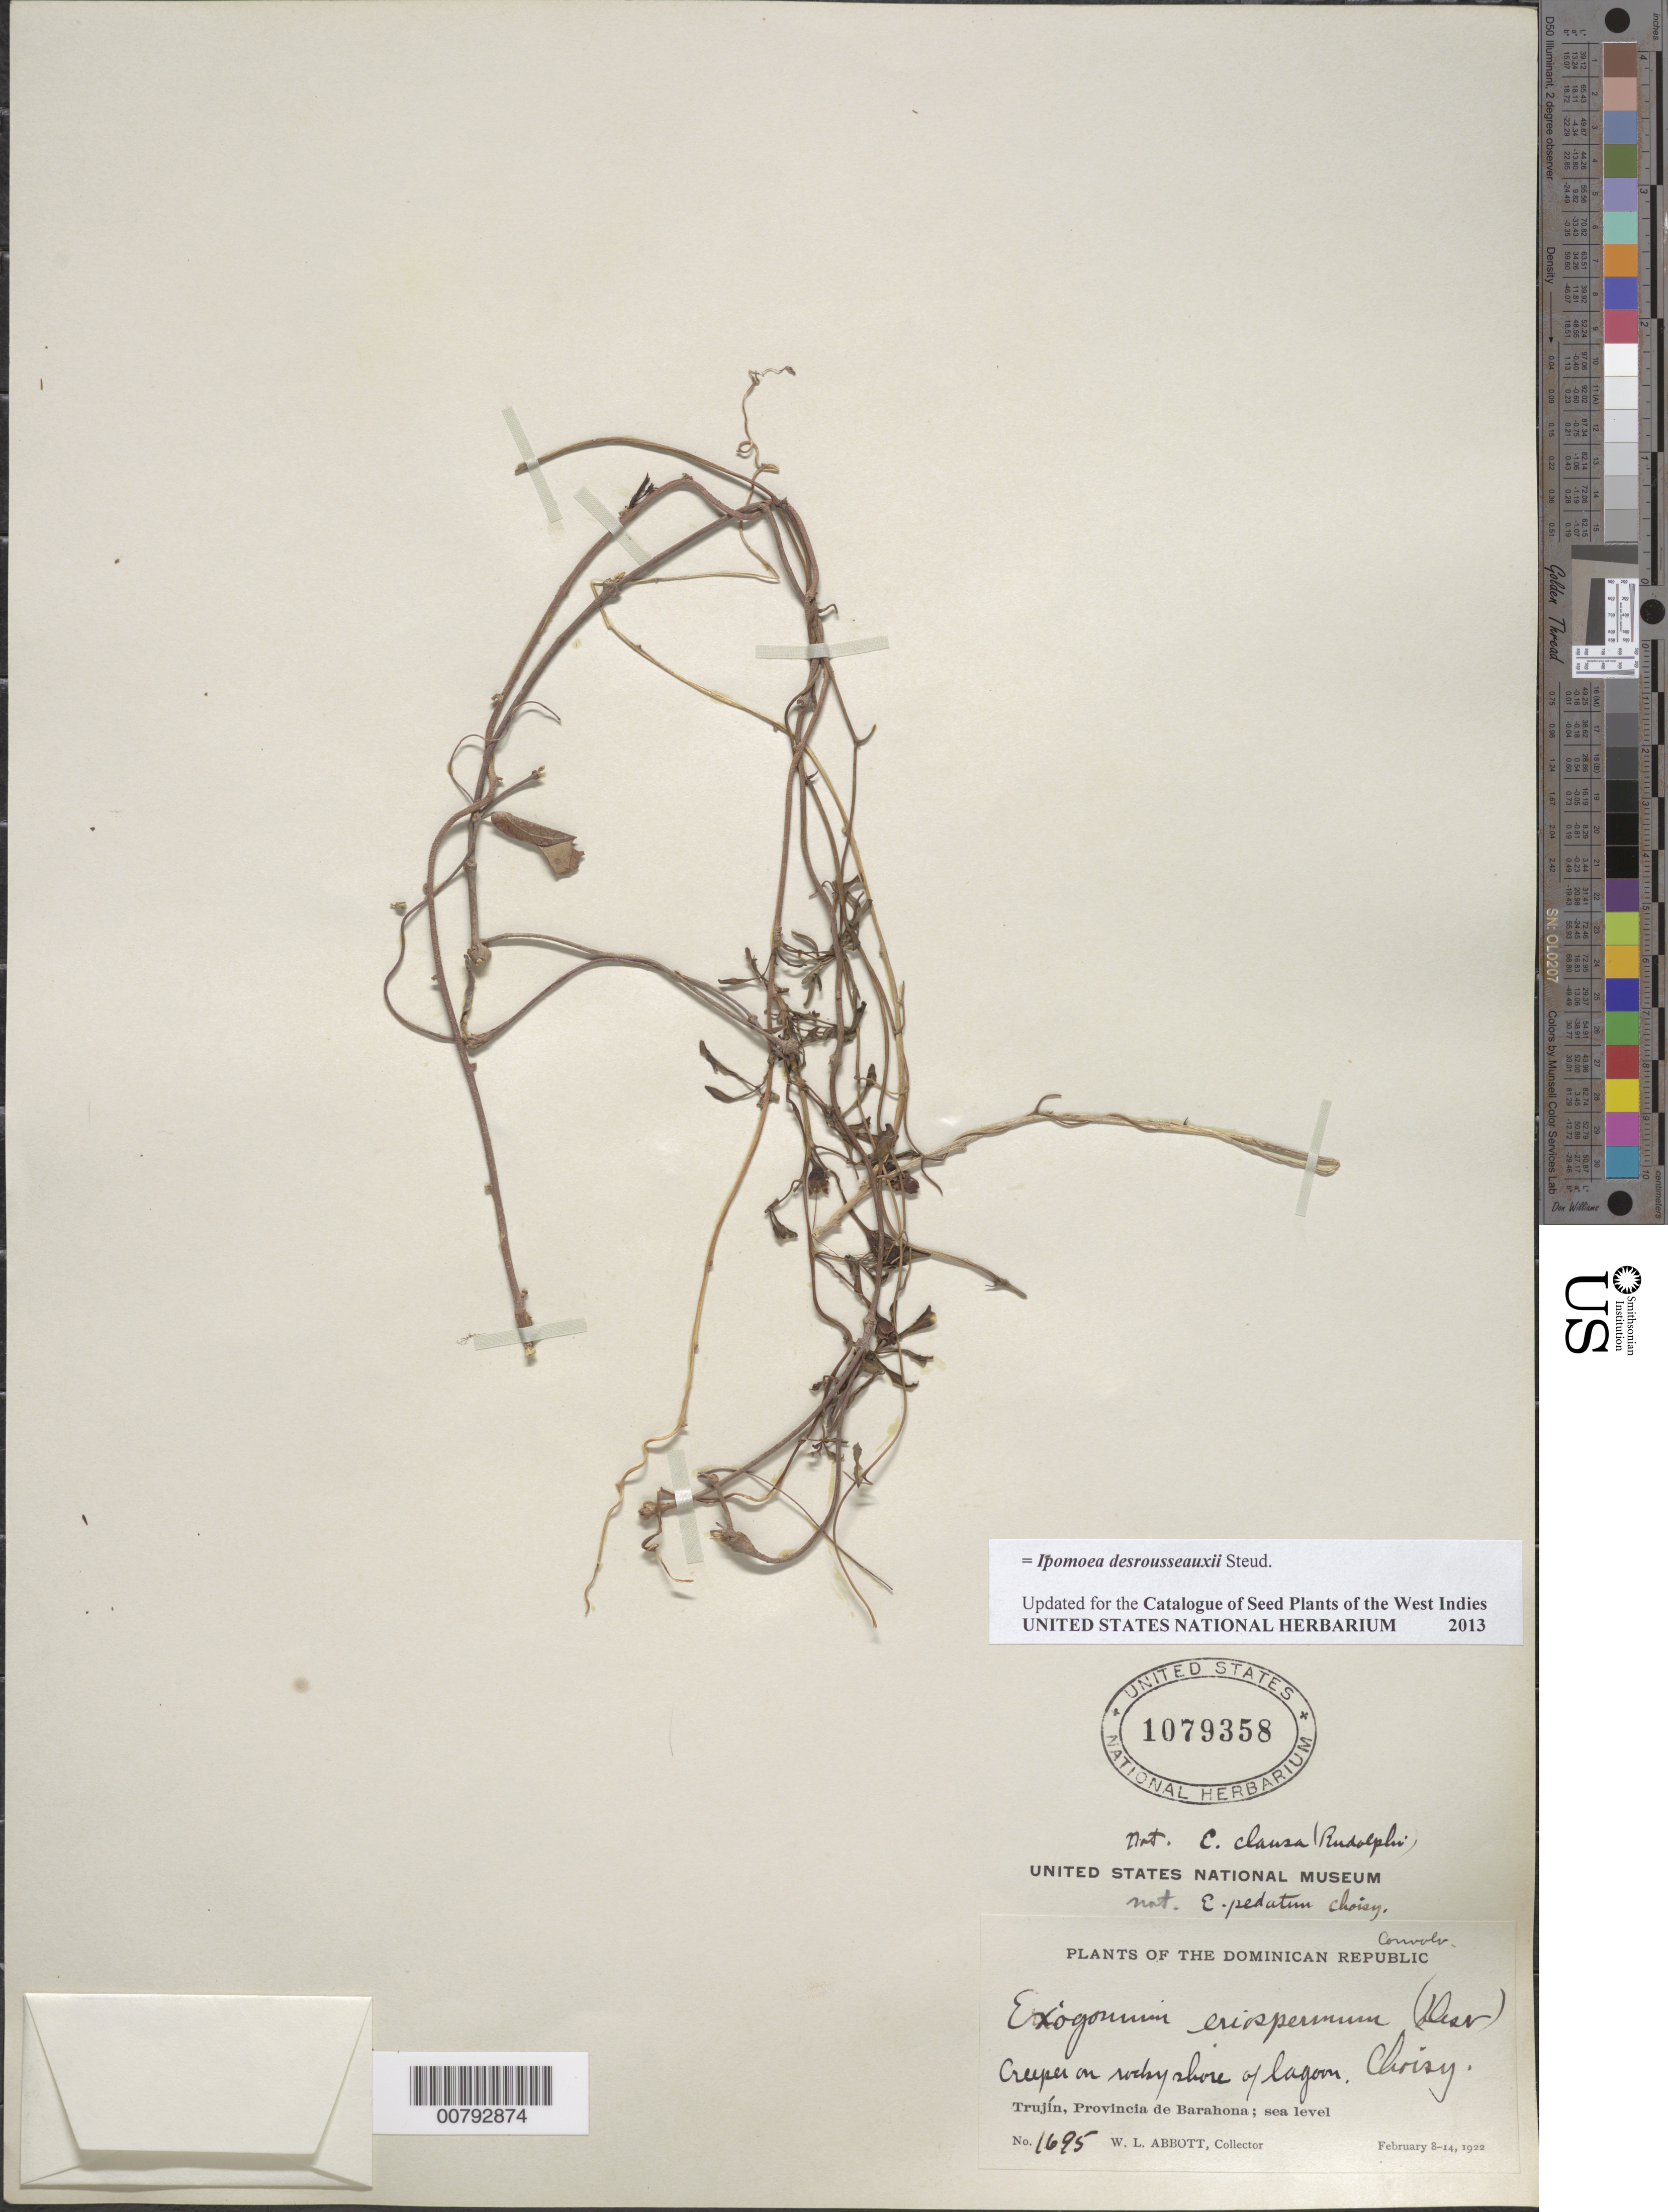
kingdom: Plantae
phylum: Tracheophyta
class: Magnoliopsida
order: Solanales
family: Convolvulaceae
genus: Ipomoea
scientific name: Ipomoea desrousseauxii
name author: Steud.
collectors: W. L. Abbott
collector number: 1695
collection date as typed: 08 Feb 1922 to 14 Feb 1922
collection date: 1922-02-08/1922-02-14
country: Dominican Republic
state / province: Barahona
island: Hispaniola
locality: Trujín.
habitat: Rocky shore of lagoon.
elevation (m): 0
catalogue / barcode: US 1079358